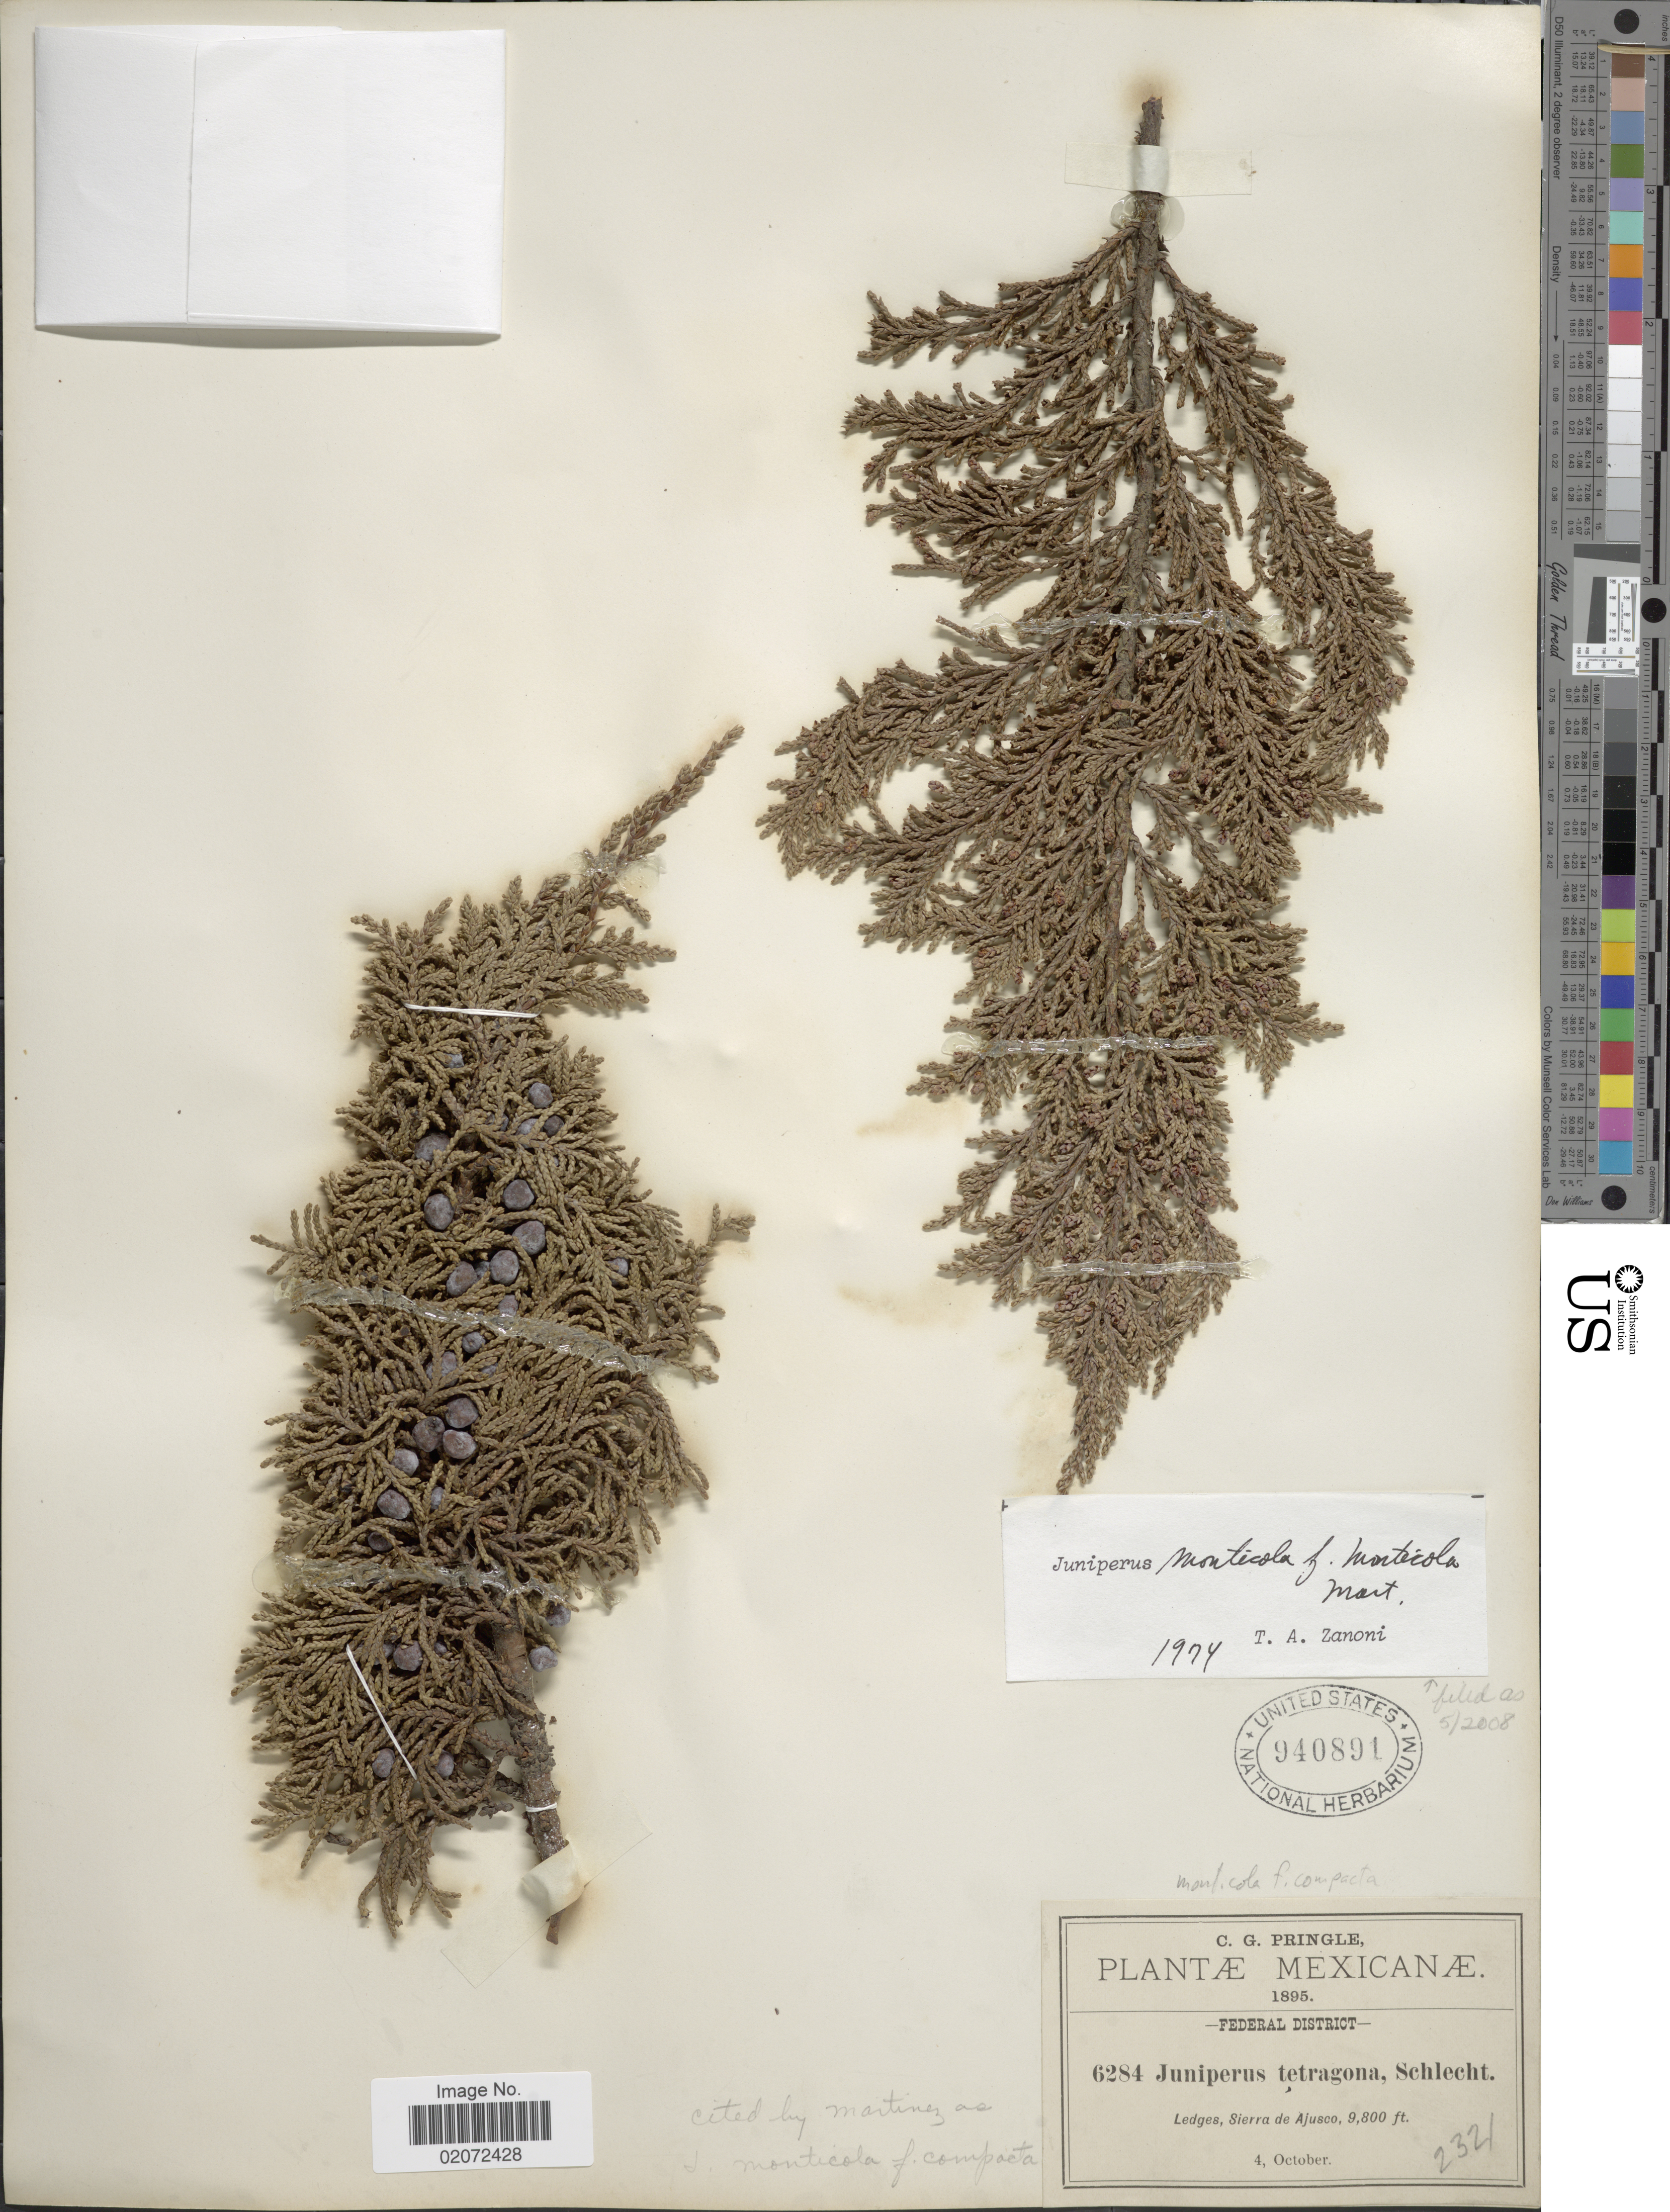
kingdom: Plantae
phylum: Tracheophyta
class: Pinopsida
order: Pinales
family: Cupressaceae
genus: Juniperus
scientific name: Juniperus monticola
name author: Martínez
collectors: C. G. Pringle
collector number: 6284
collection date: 1895-10-04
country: Mexico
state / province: Distrito Federal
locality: Sierra de Ajusco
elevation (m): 2987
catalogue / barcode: US 940891